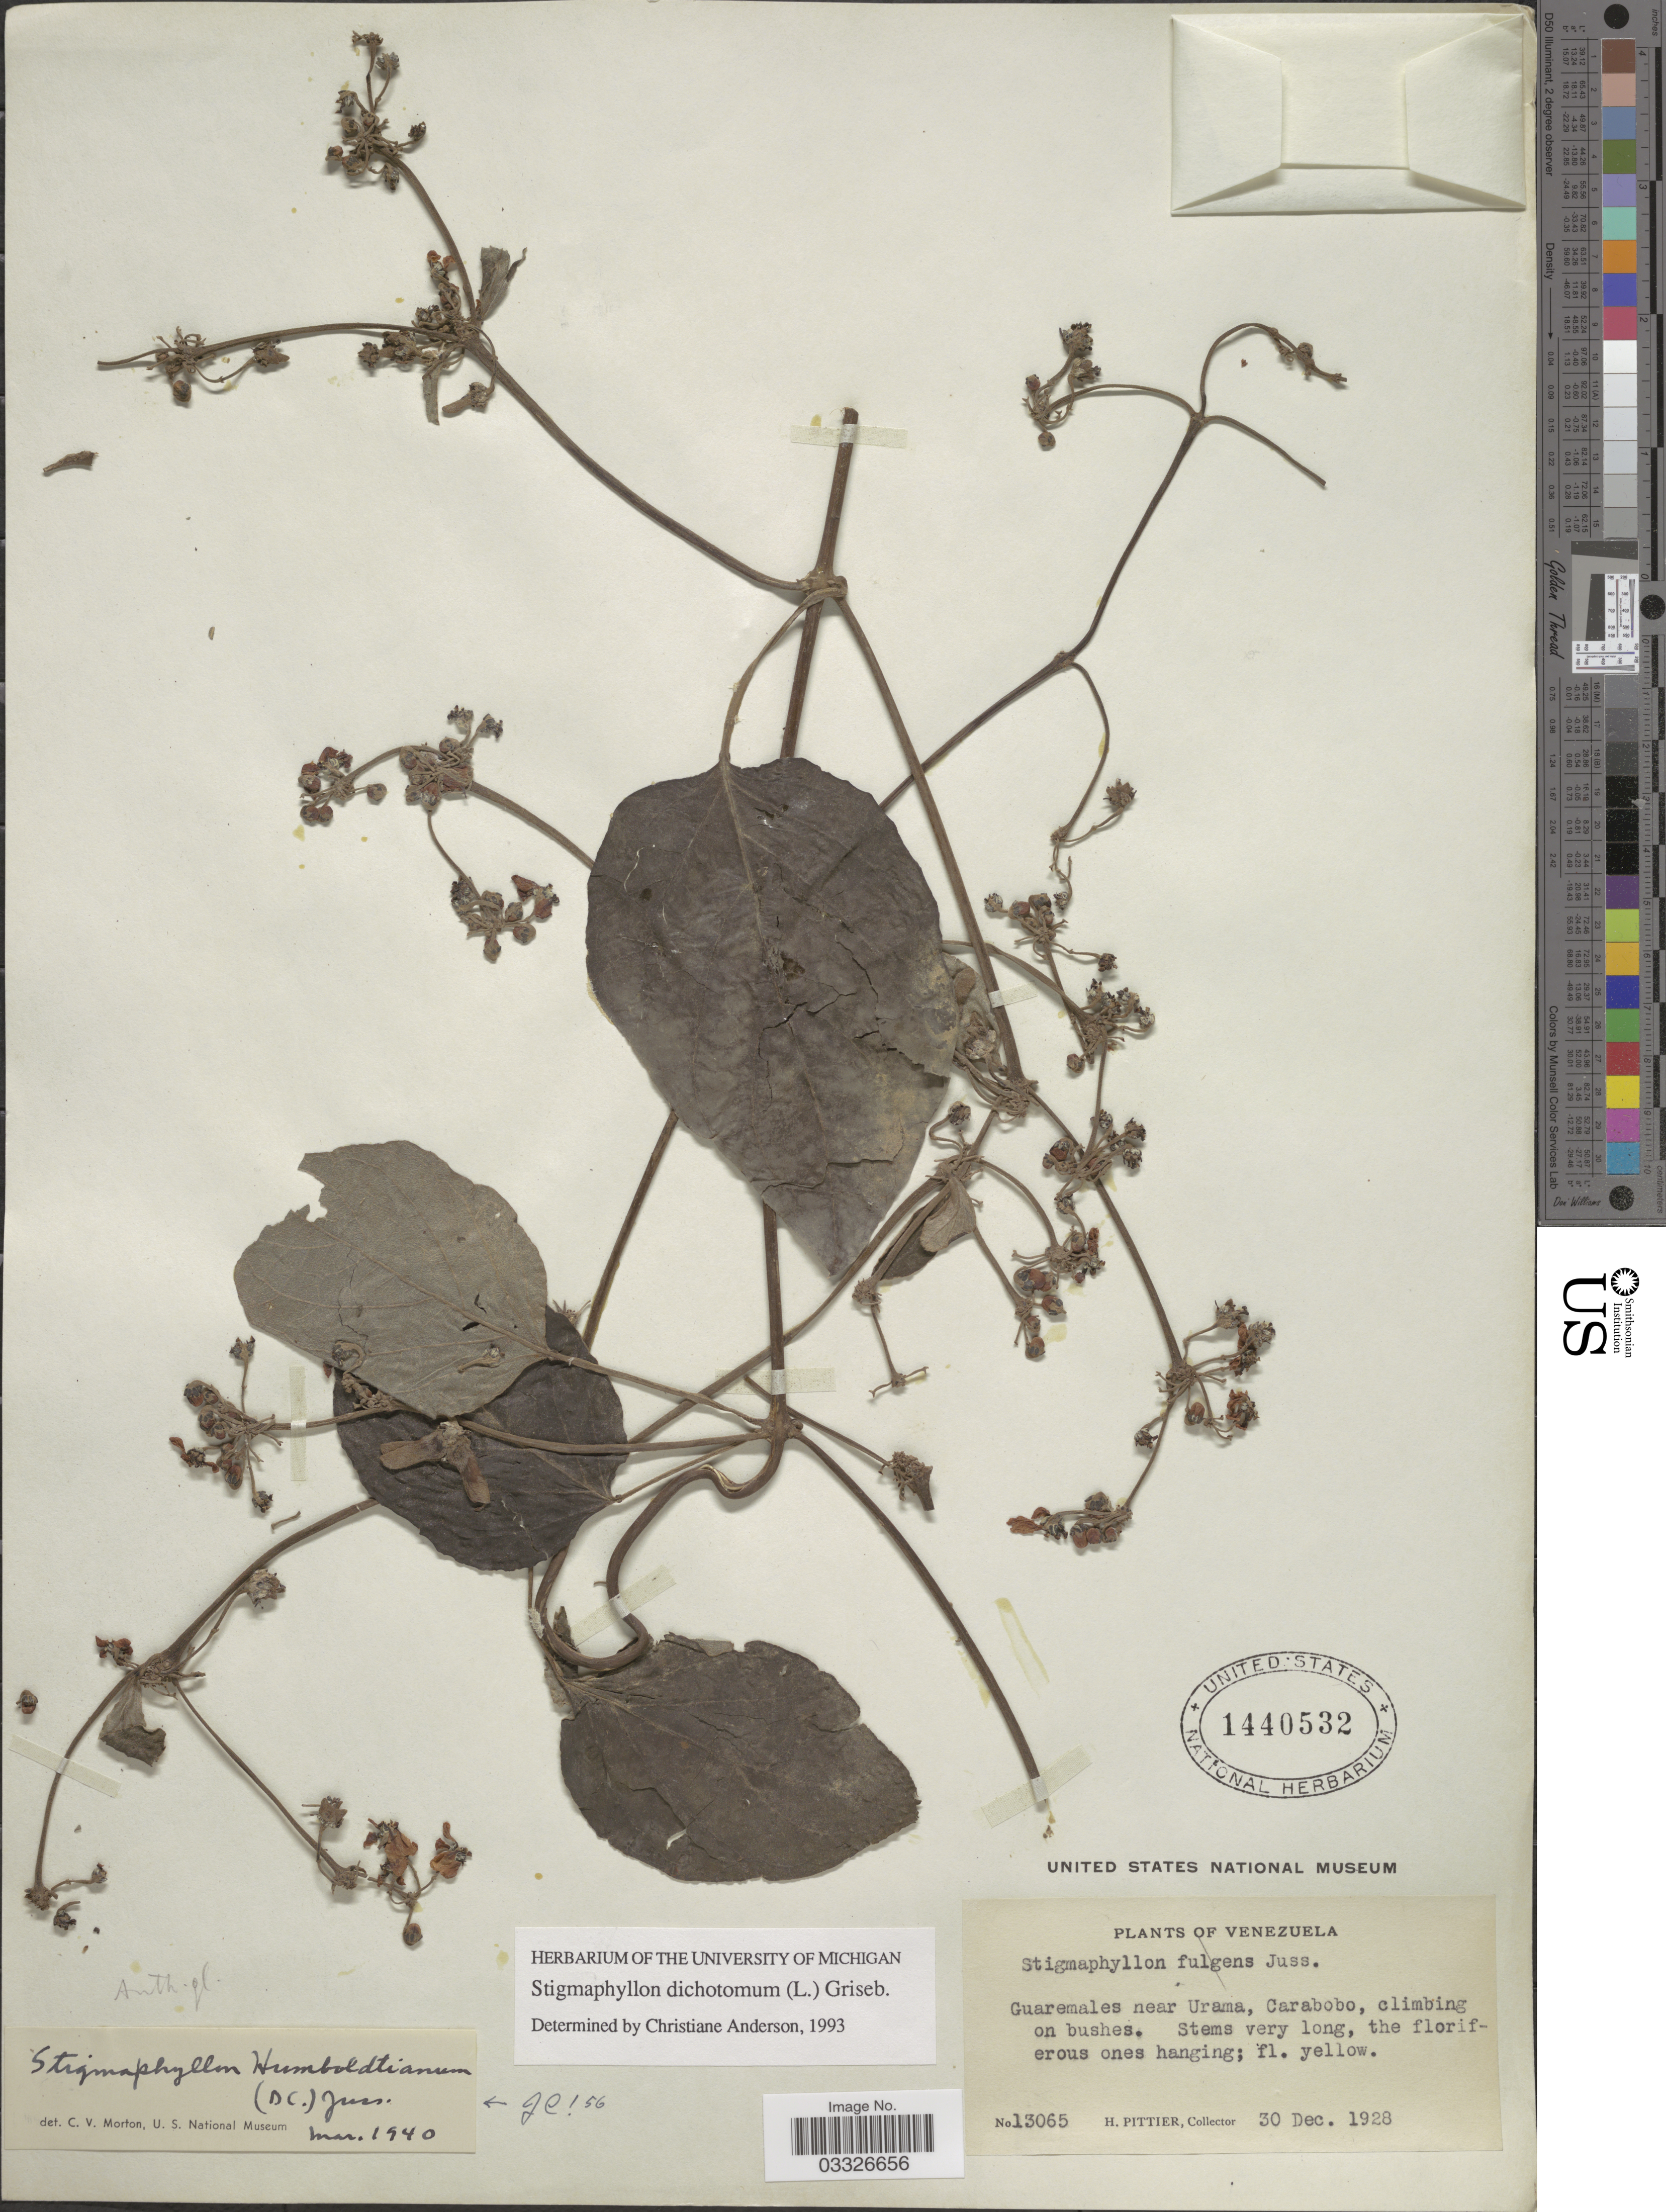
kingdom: Plantae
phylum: Tracheophyta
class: Magnoliopsida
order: Malpighiales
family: Malpighiaceae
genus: Stigmaphyllon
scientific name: Stigmaphyllon dichotomum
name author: Griseb.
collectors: H. F. Pittier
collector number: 13065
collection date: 1928-12-30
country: Venezuela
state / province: Carabobo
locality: Guaremales near Urama.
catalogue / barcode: US 1440532